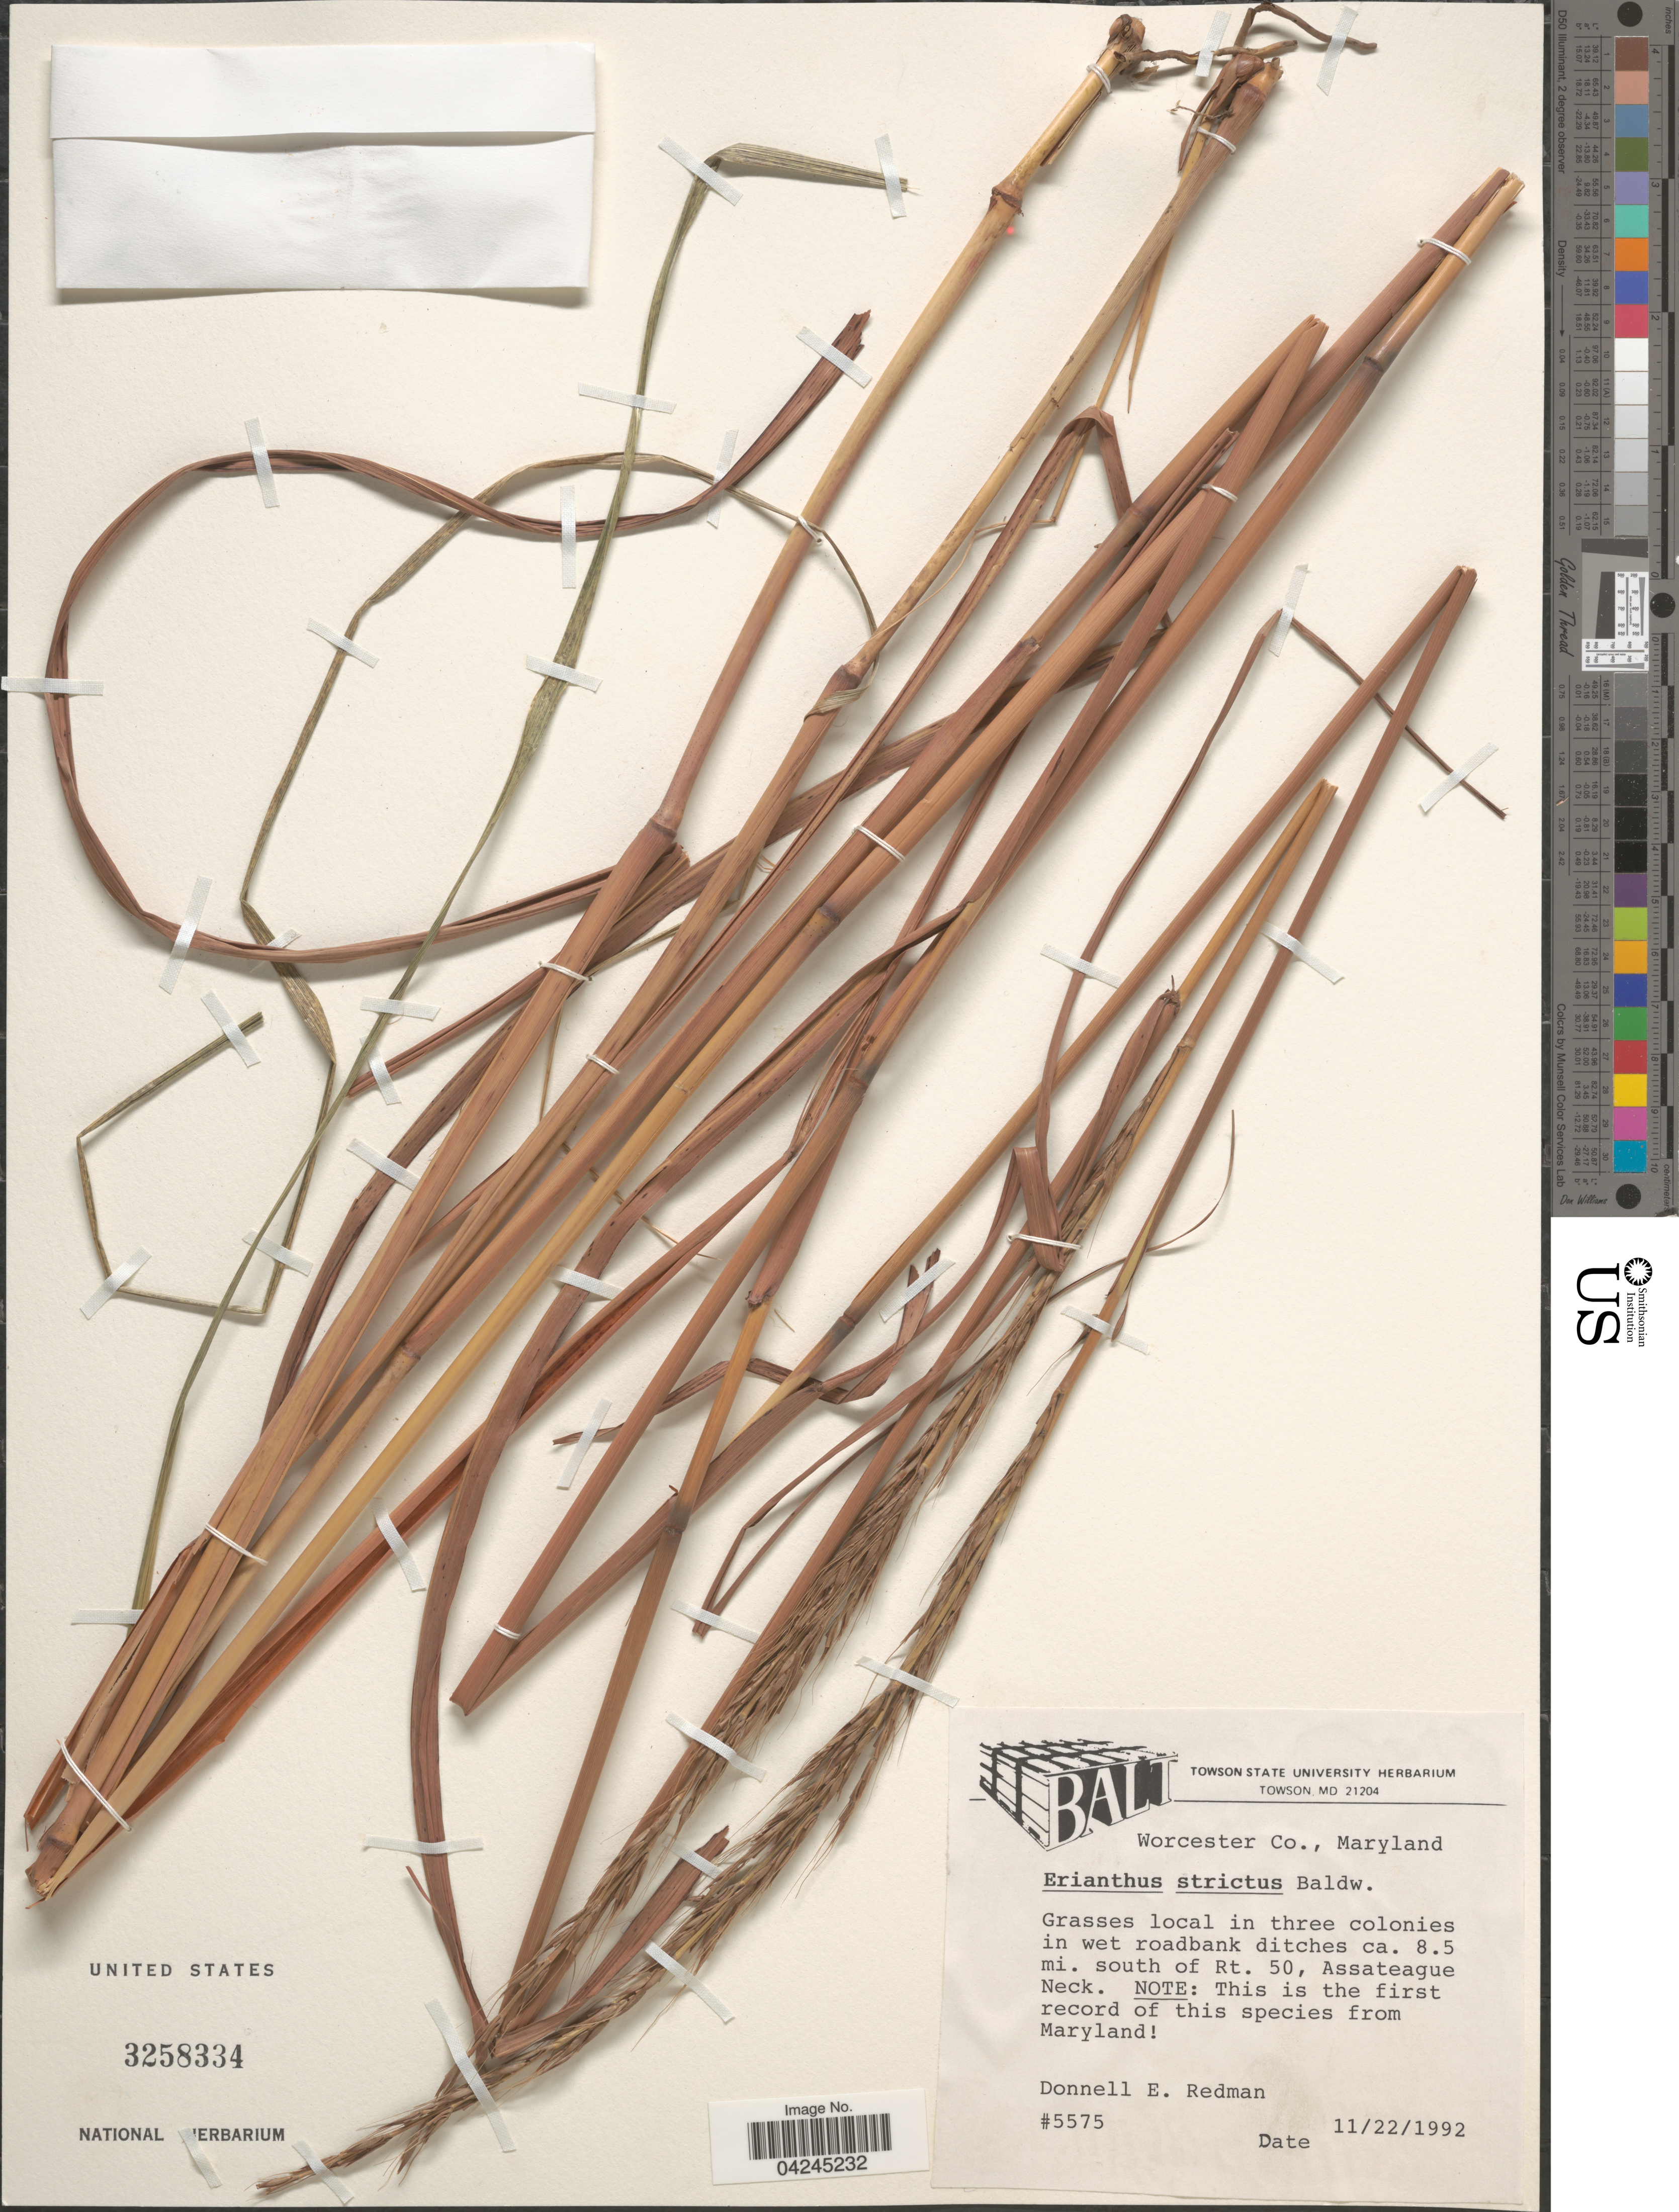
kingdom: Plantae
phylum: Tracheophyta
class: Liliopsida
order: Poales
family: Poaceae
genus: Erianthus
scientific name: Erianthus strictus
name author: Baldwin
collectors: D. Redman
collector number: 5575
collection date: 1992-11-22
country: United States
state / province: Maryland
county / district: Worcester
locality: Worcester Co. Ca. 8.5 mi. south of Rt. 50, Assateague Neck.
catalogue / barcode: US 3258334